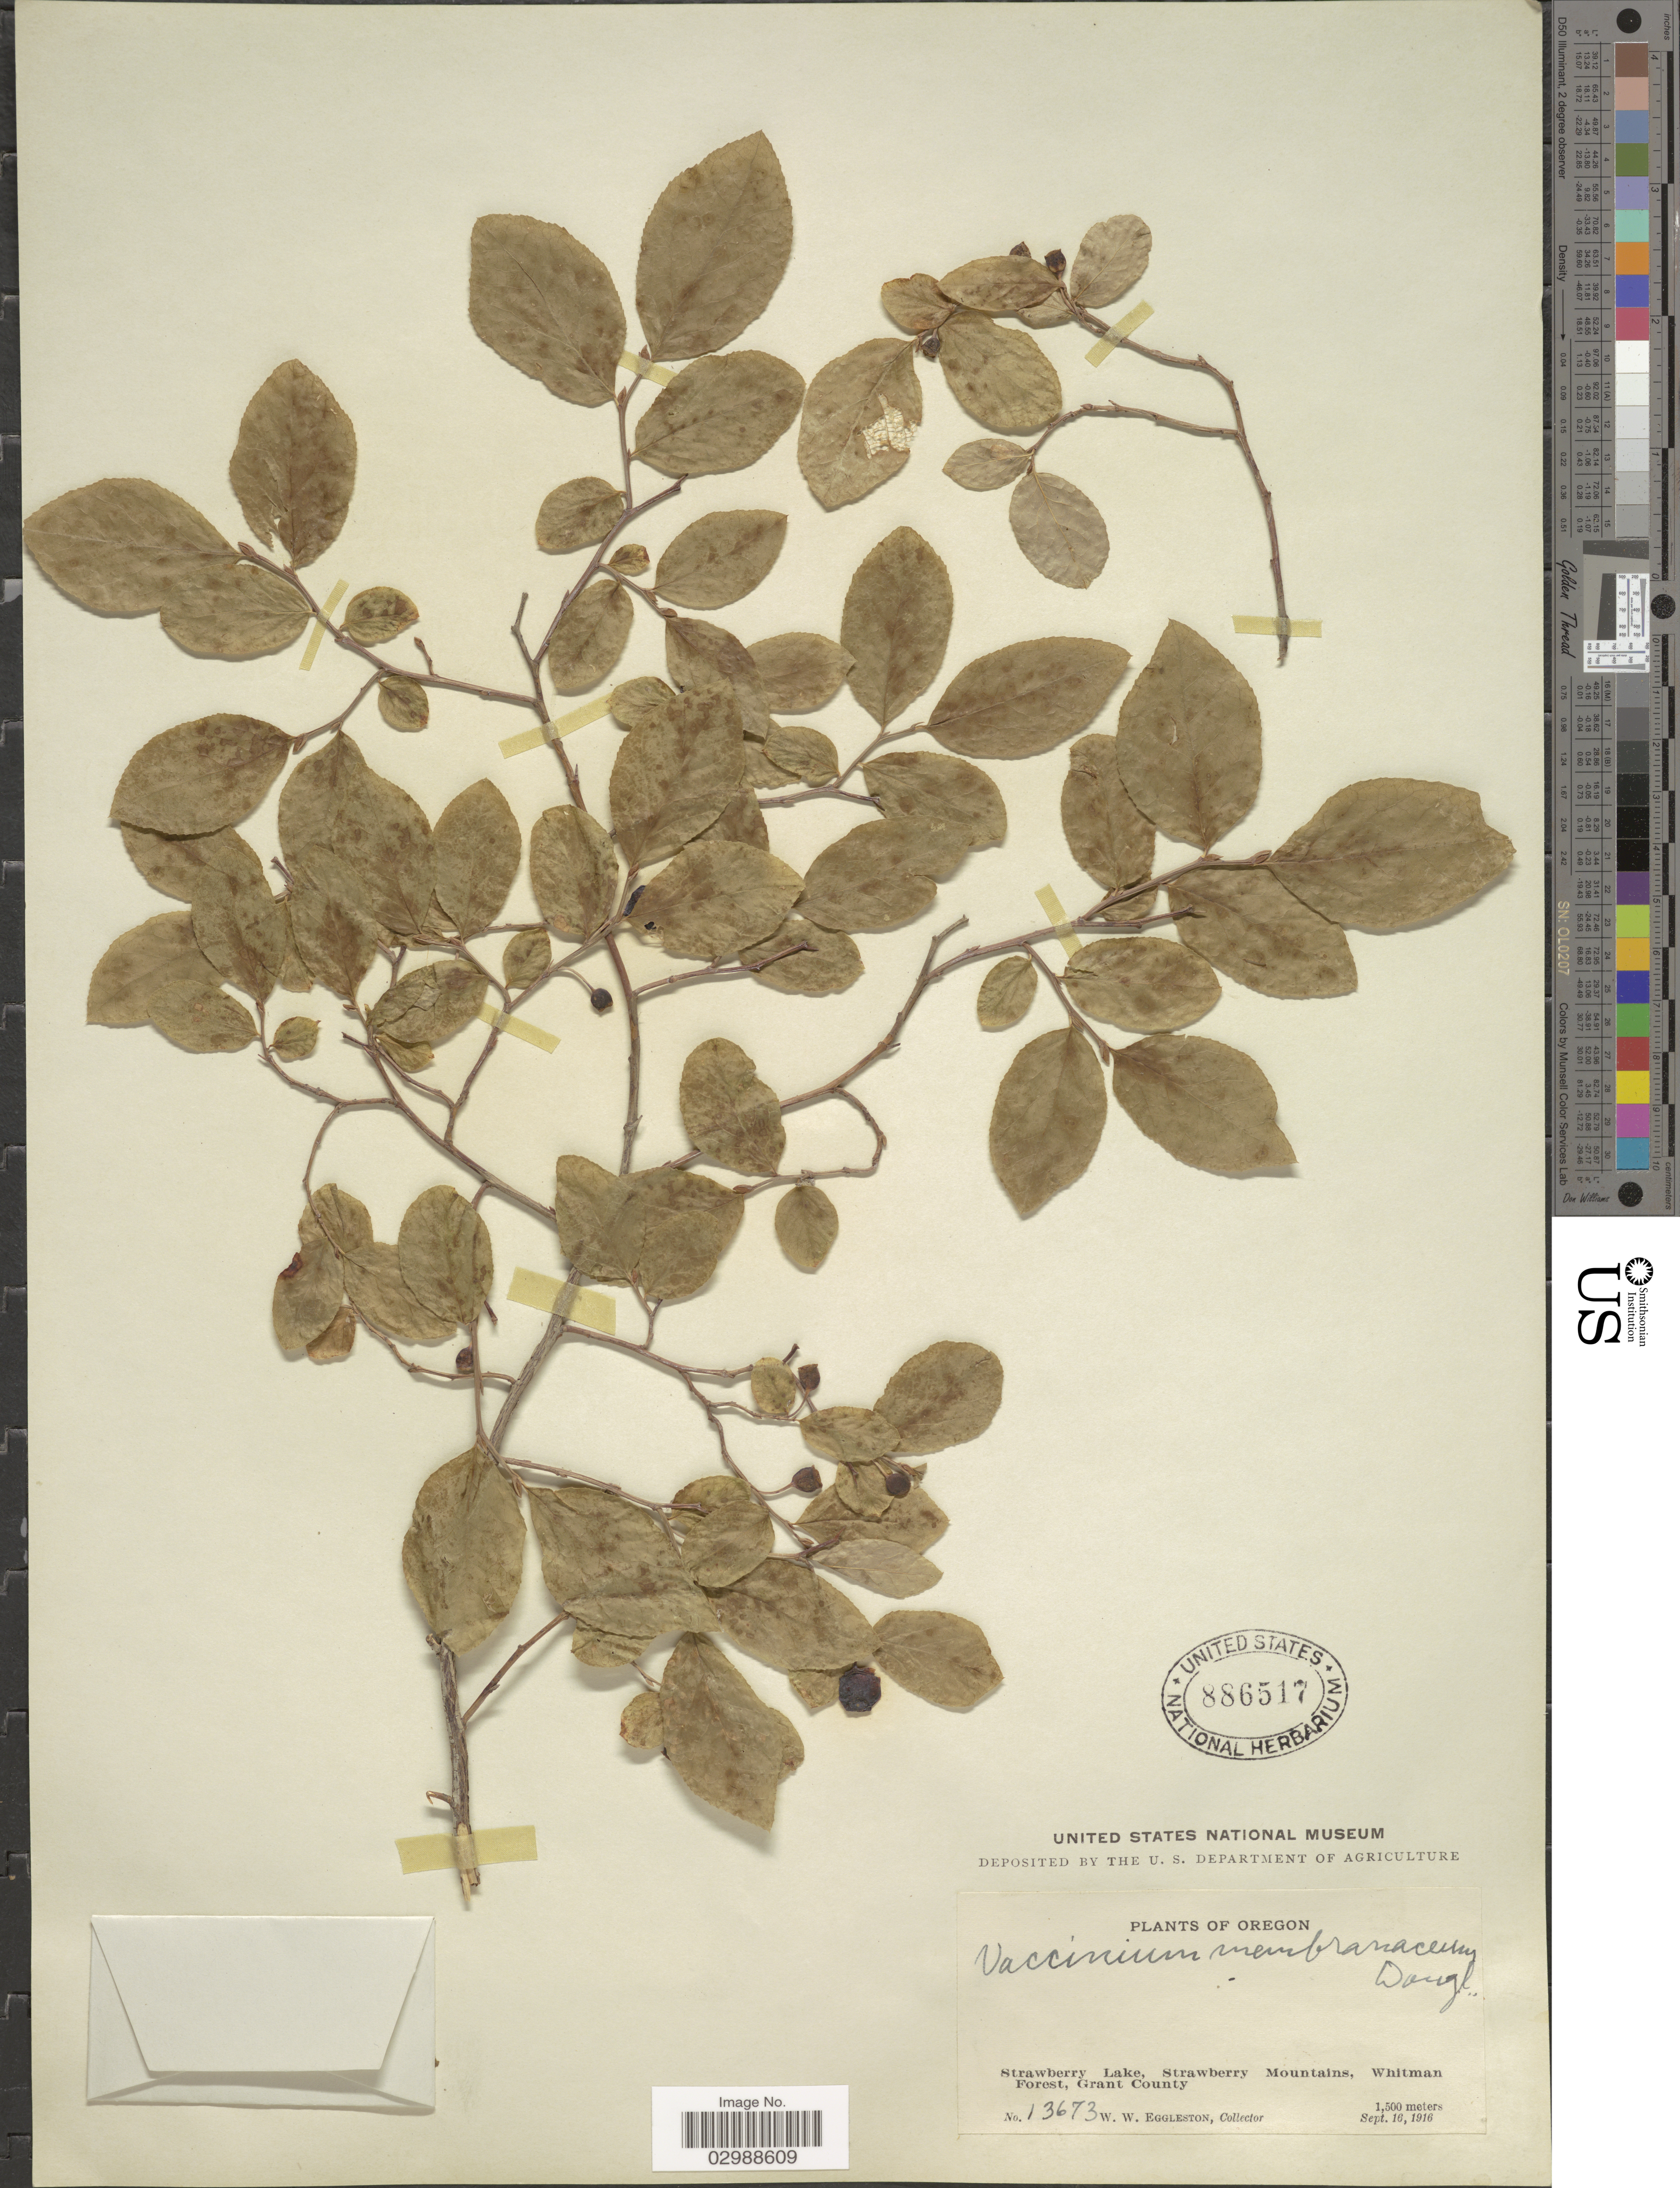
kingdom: Plantae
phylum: Tracheophyta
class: Magnoliopsida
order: Ericales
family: Ericaceae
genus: Vaccinium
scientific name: Vaccinium membranaceum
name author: Douglas ex Torr.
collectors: W. W. Eggleston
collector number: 13673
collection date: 1916-09-16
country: United States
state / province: Oregon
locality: Strawberry Lake, Strawberry Mountains, Whitman Forest, Grant County.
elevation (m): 1500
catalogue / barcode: US 886517